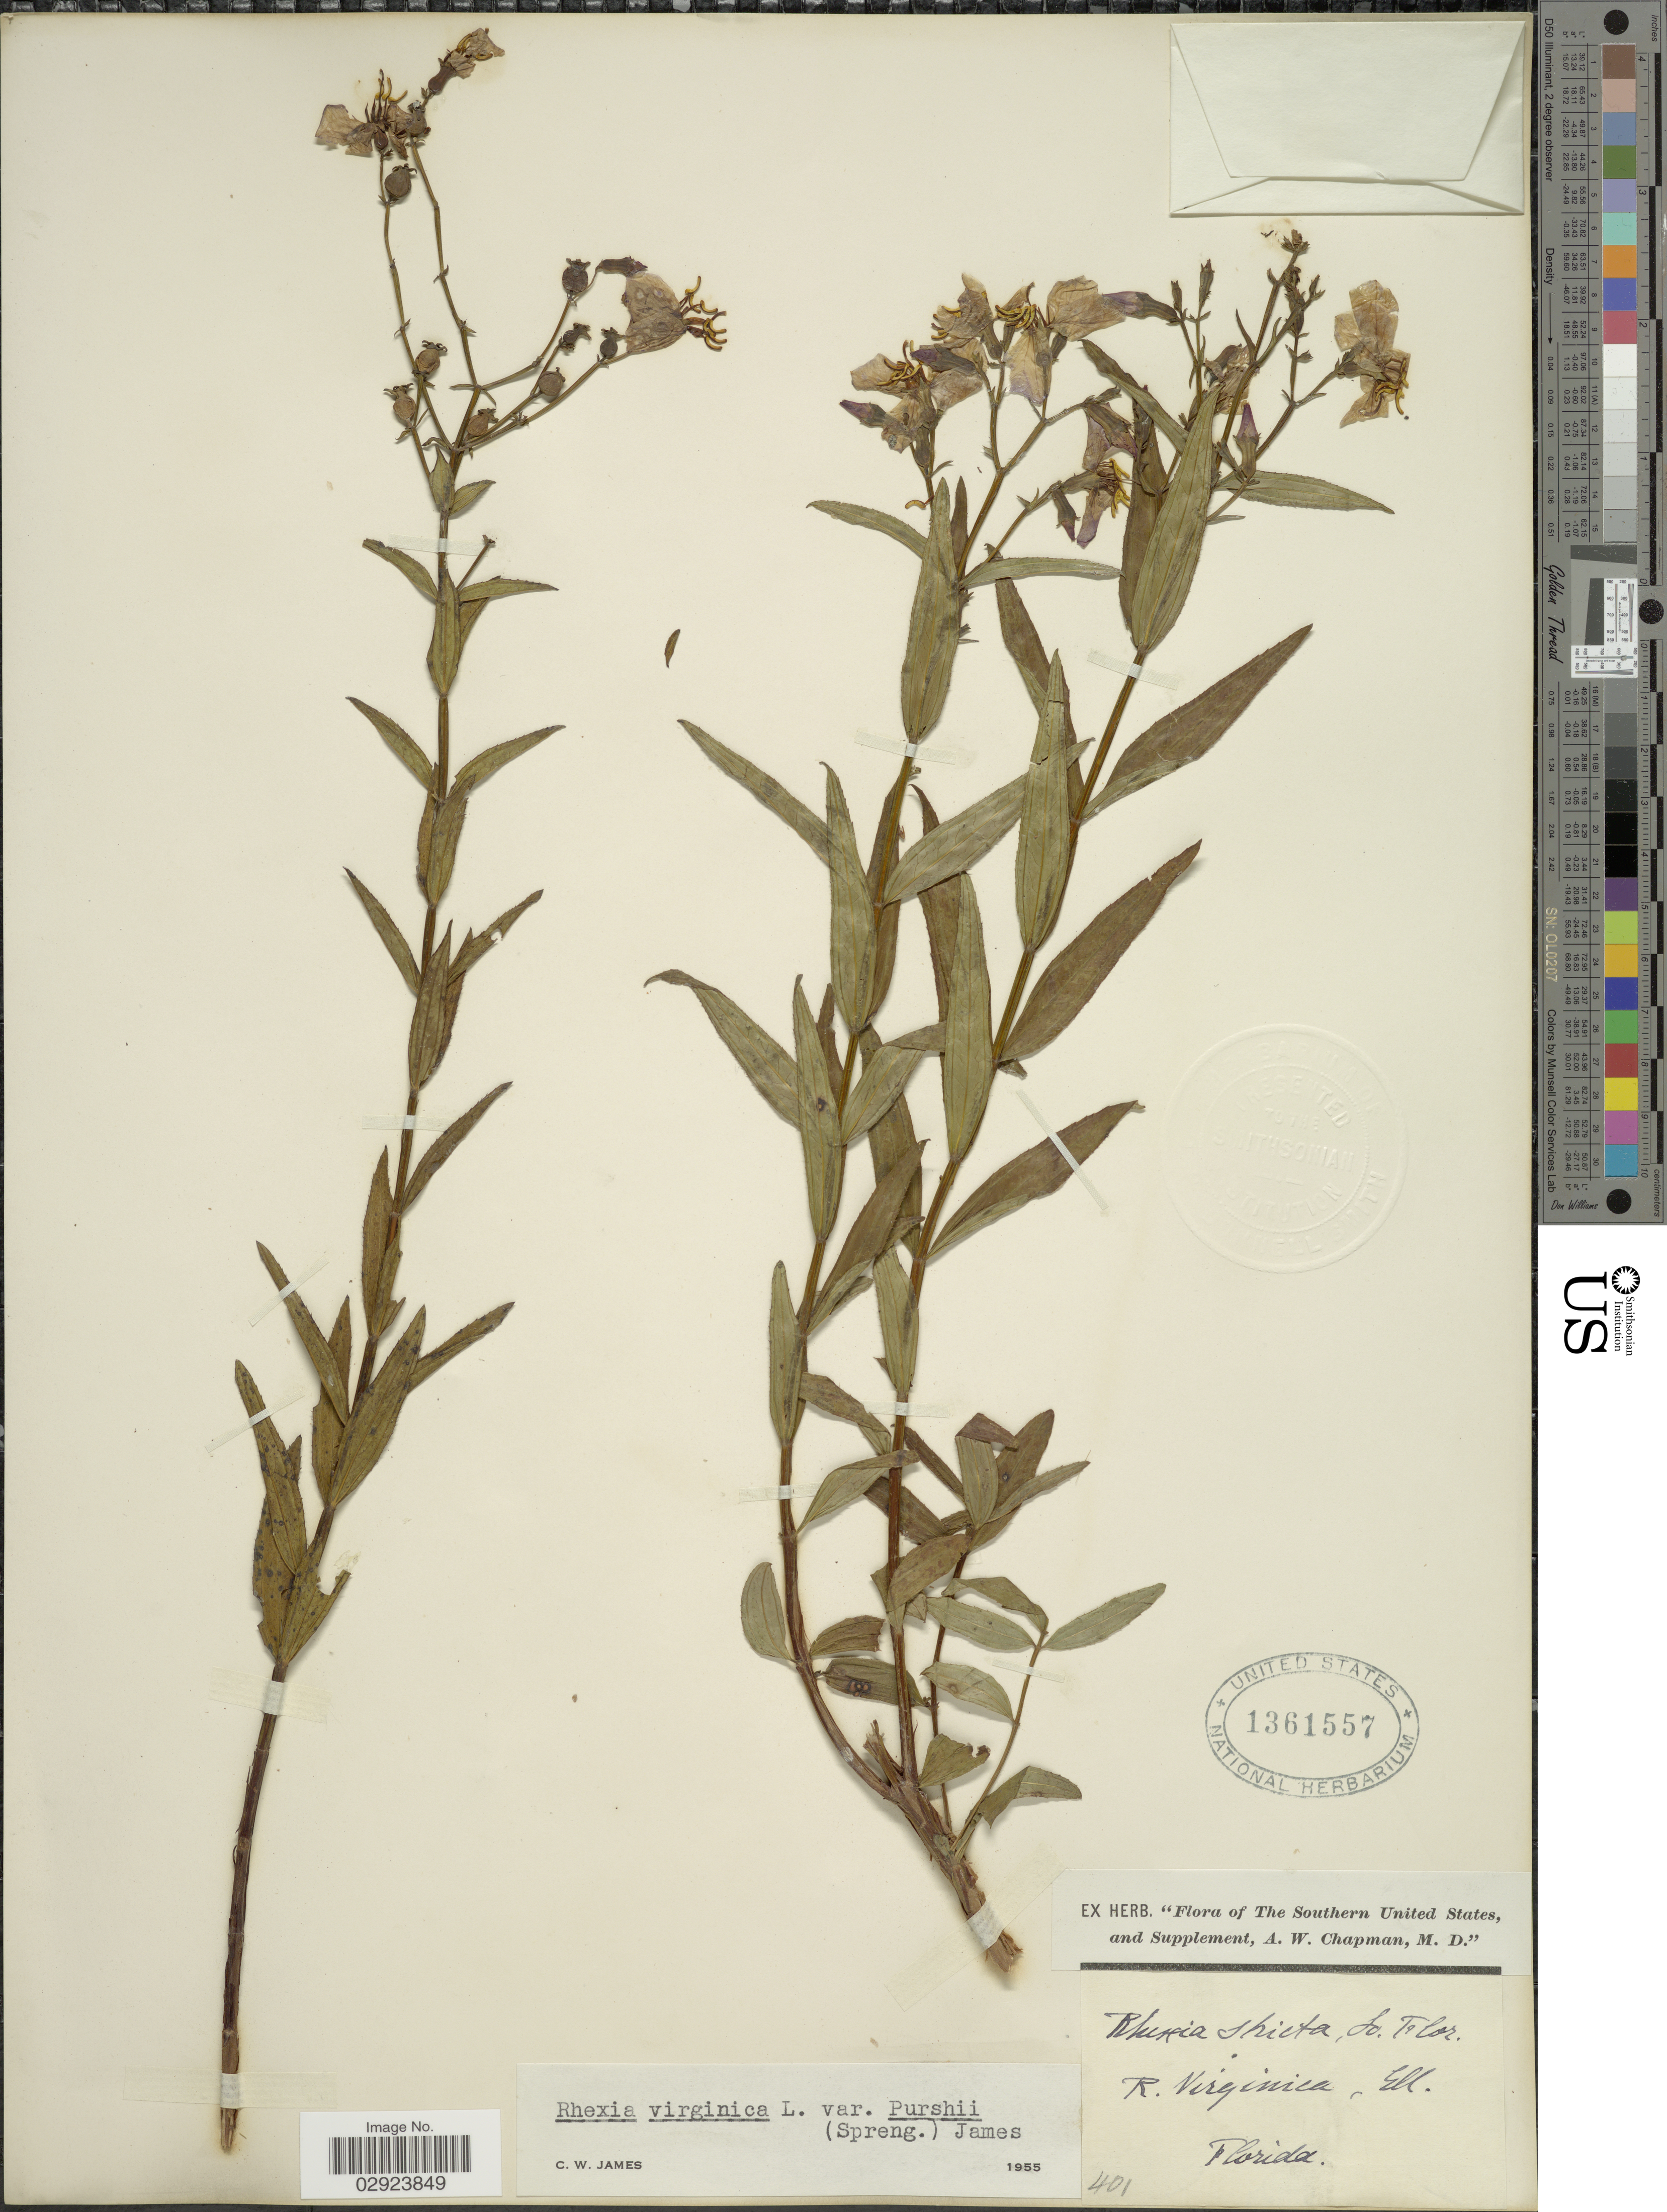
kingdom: Plantae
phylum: Tracheophyta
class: Magnoliopsida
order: Myrtales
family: Melastomataceae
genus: Rhexia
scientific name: Rhexia virginica var. purshii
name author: (Spreng.) C.W. James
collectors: ex herb. A.W. Chapman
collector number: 401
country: United States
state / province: Florida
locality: Southern United States, and Supplement.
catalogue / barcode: US 1361557